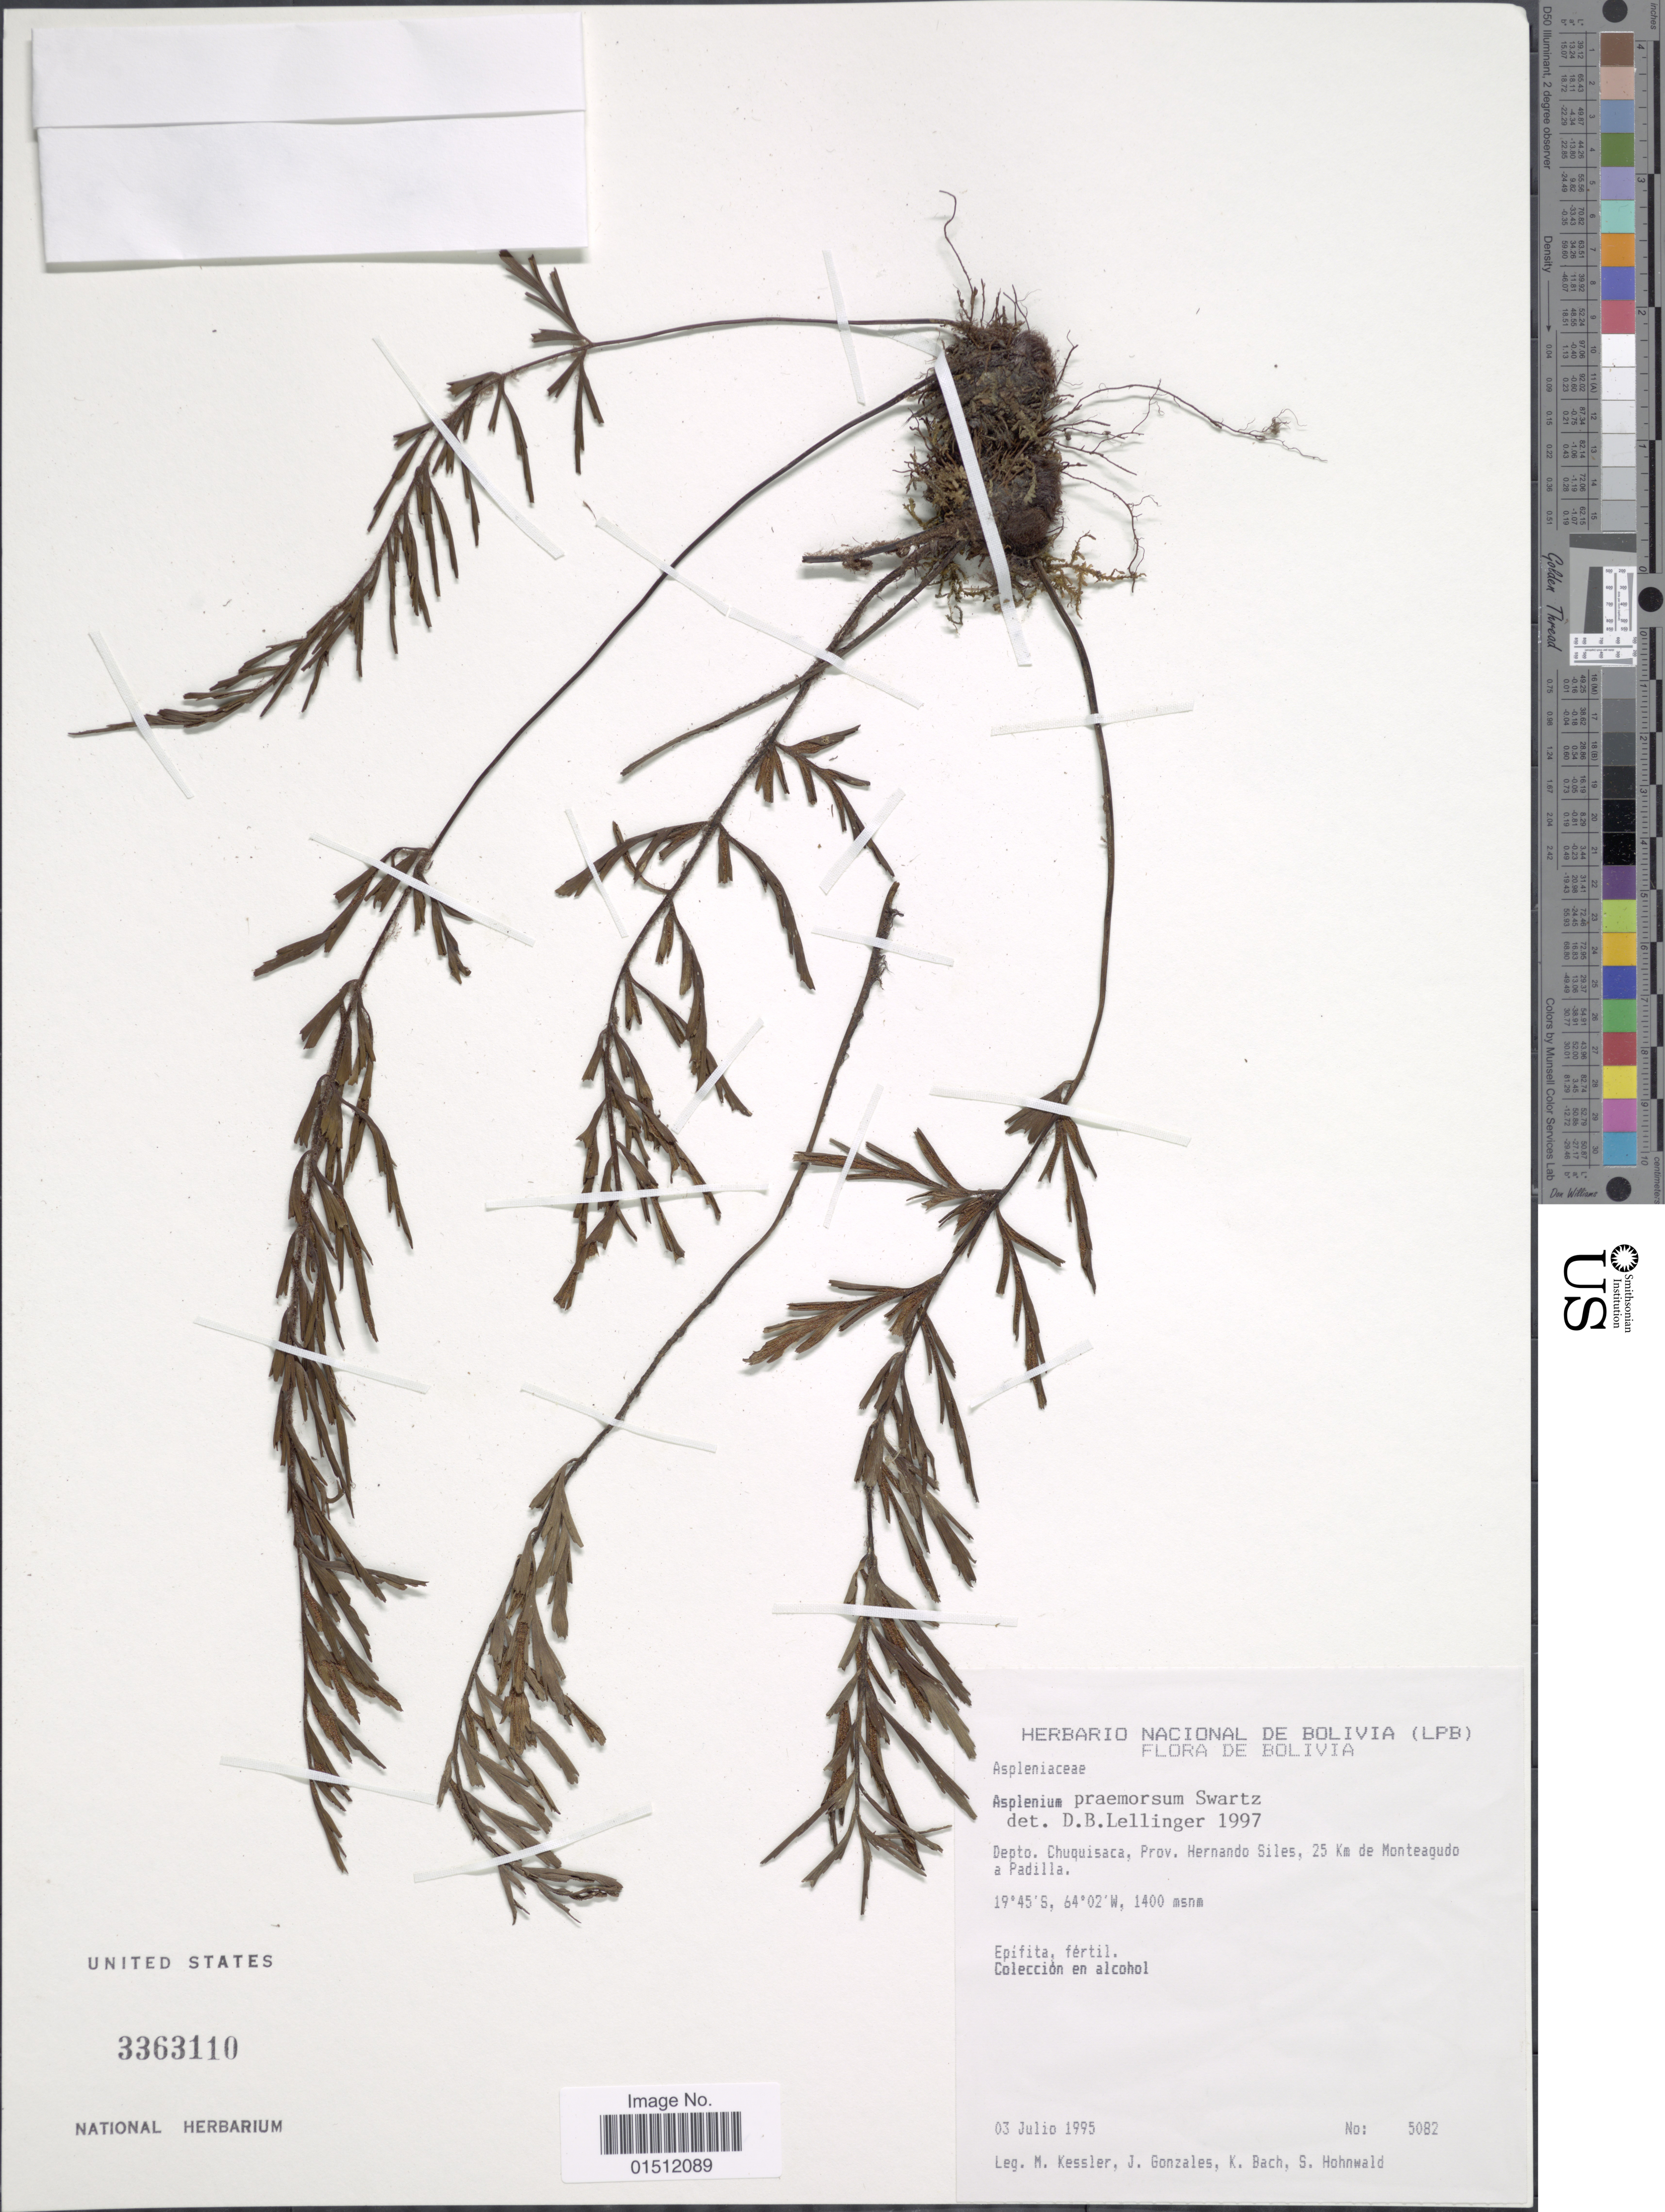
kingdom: Plantae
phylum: Tracheophyta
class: Polypodiopsida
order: Polypodiales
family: Aspleniaceae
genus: Asplenium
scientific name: Asplenium praemorsum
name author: Sw.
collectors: M. Kessler, J. Gonzales, K. Bach & S. Hohnwald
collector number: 5082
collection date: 1995-07-03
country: Bolivia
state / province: Chuquisaca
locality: Dept. Chuquisaca, Prov. Hernando Siles, 25 Km. de Monteagudo a Padilla.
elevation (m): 1400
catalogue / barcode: US 3363110